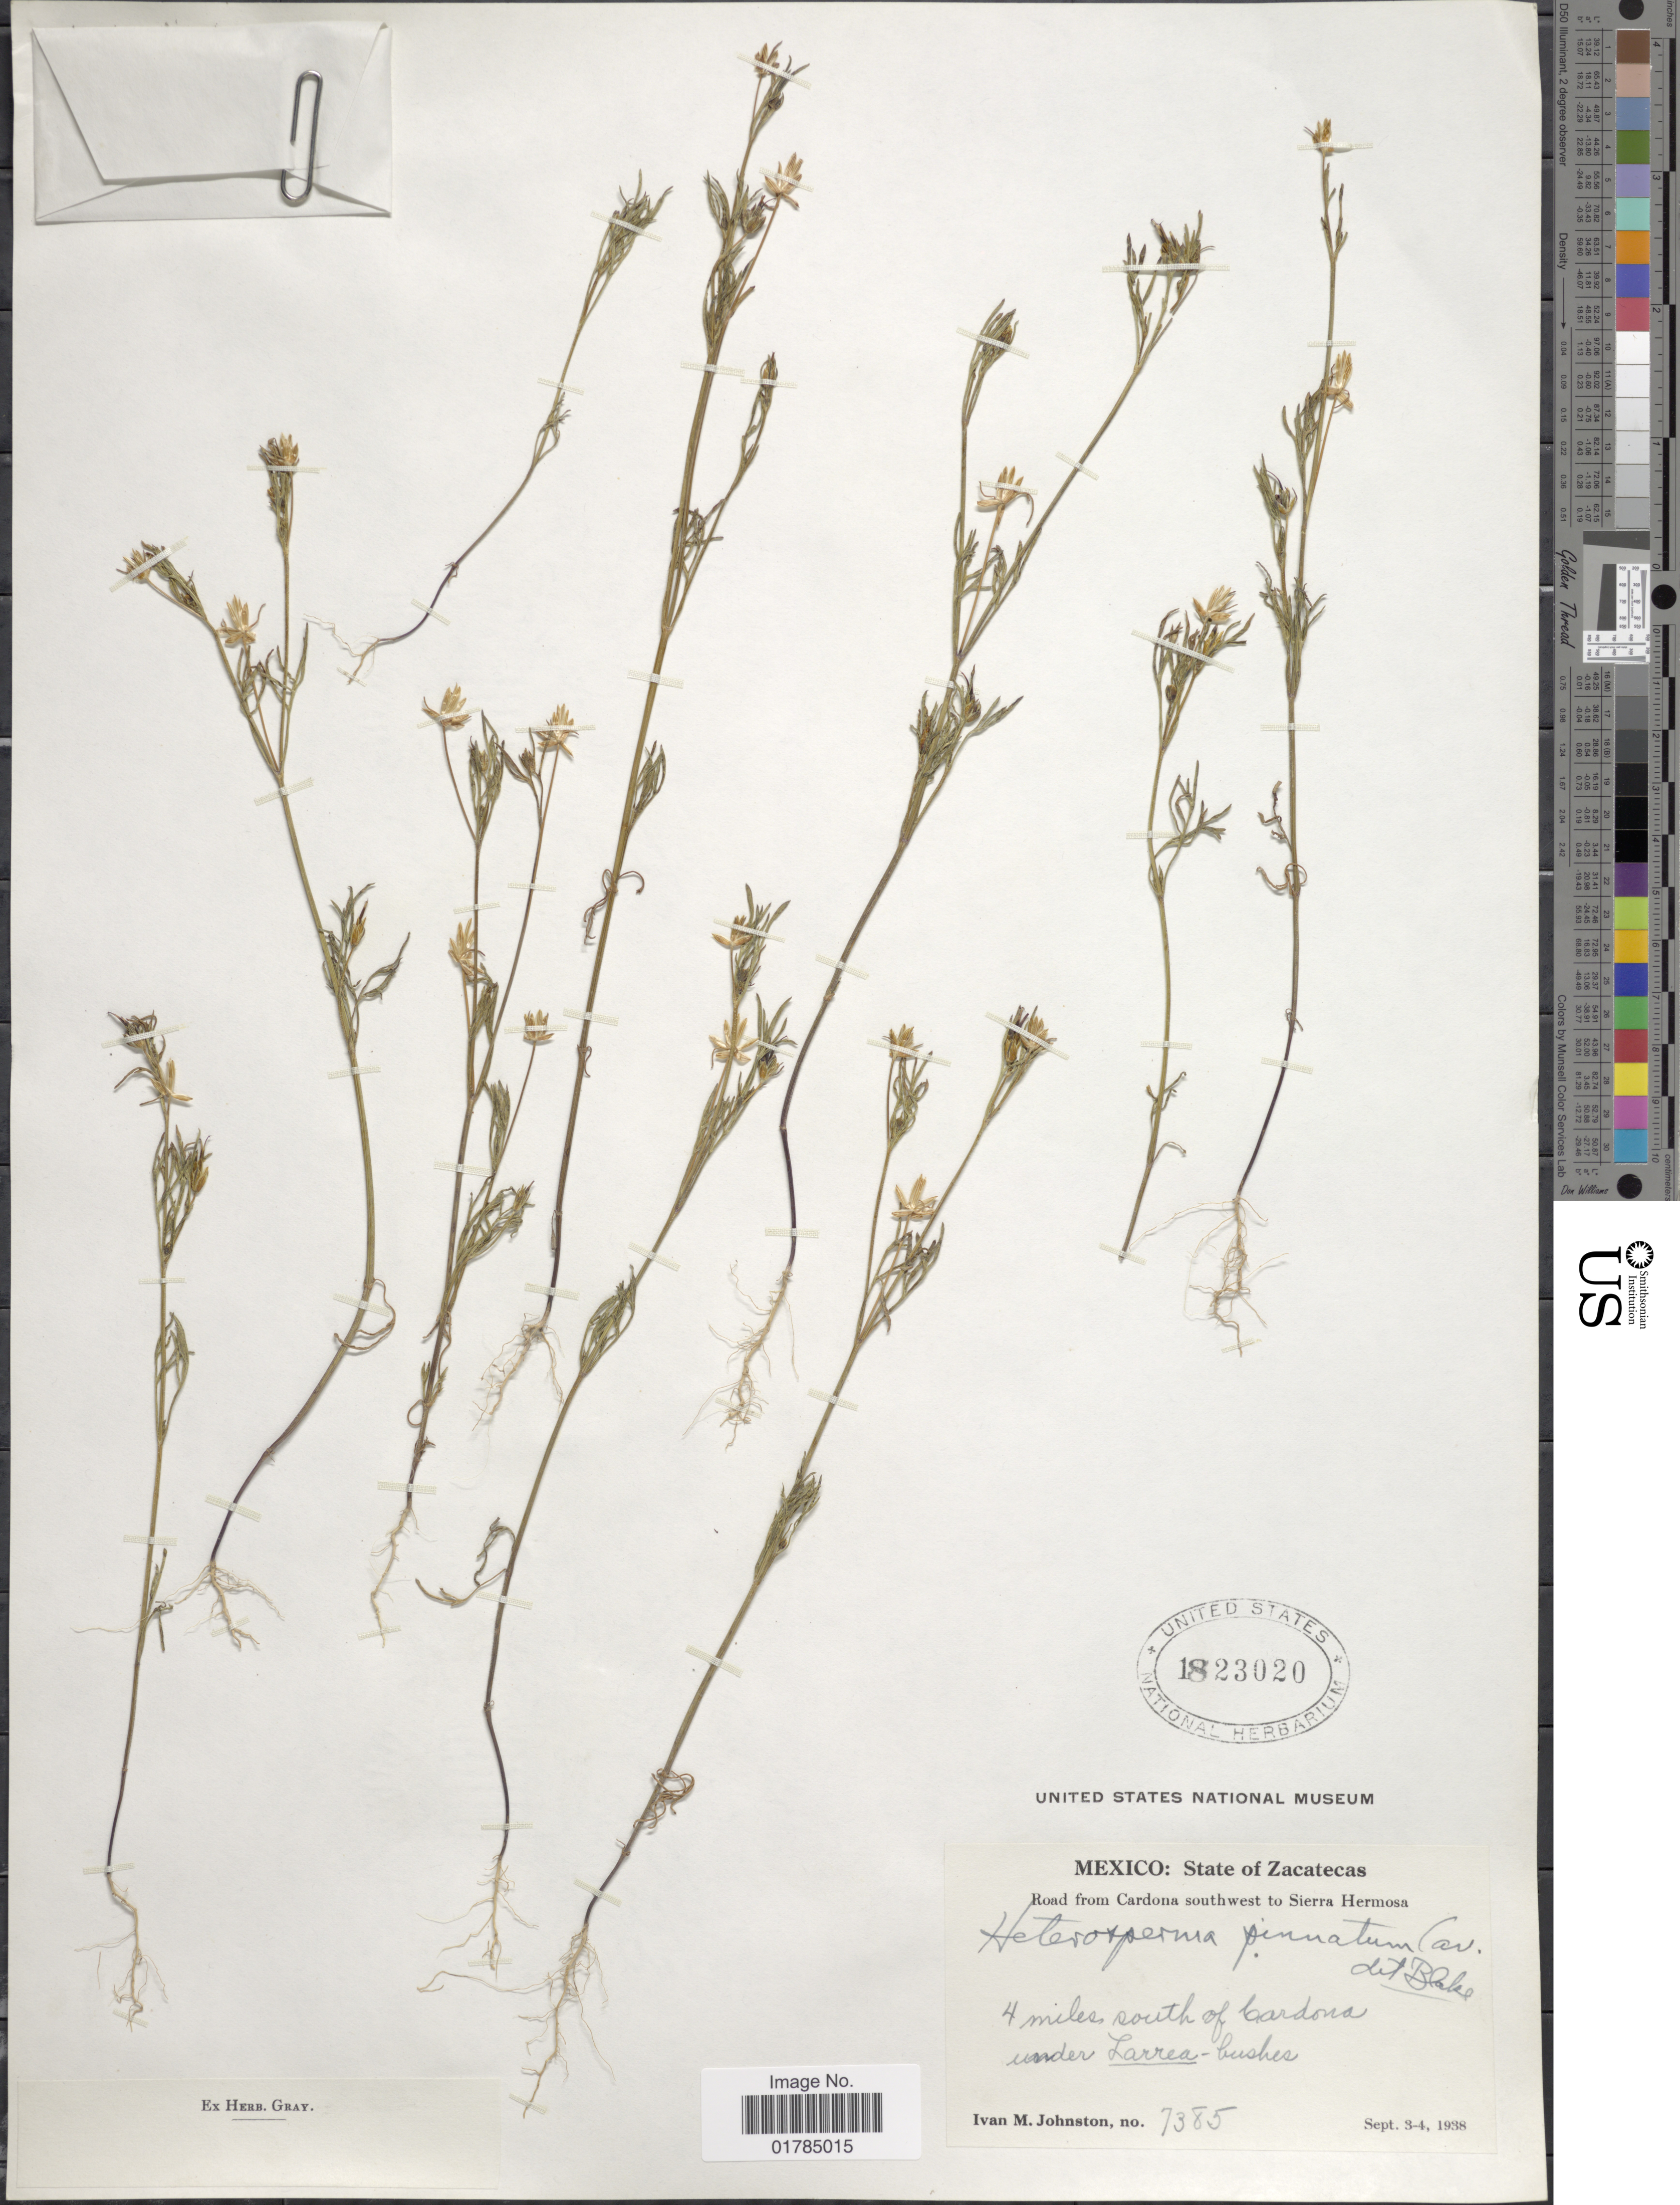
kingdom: Plantae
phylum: Tracheophyta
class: Magnoliopsida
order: Asterales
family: Asteraceae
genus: Heterosperma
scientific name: Heterosperma pinnatum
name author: Cav.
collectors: I.M. Johnston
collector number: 7385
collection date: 1938-09-03/1938-09-04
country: Mexico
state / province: Zacatecas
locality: Road from Cardona southwest toSierra Hermosa. 4 miles south of Cardona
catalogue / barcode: US 1823020